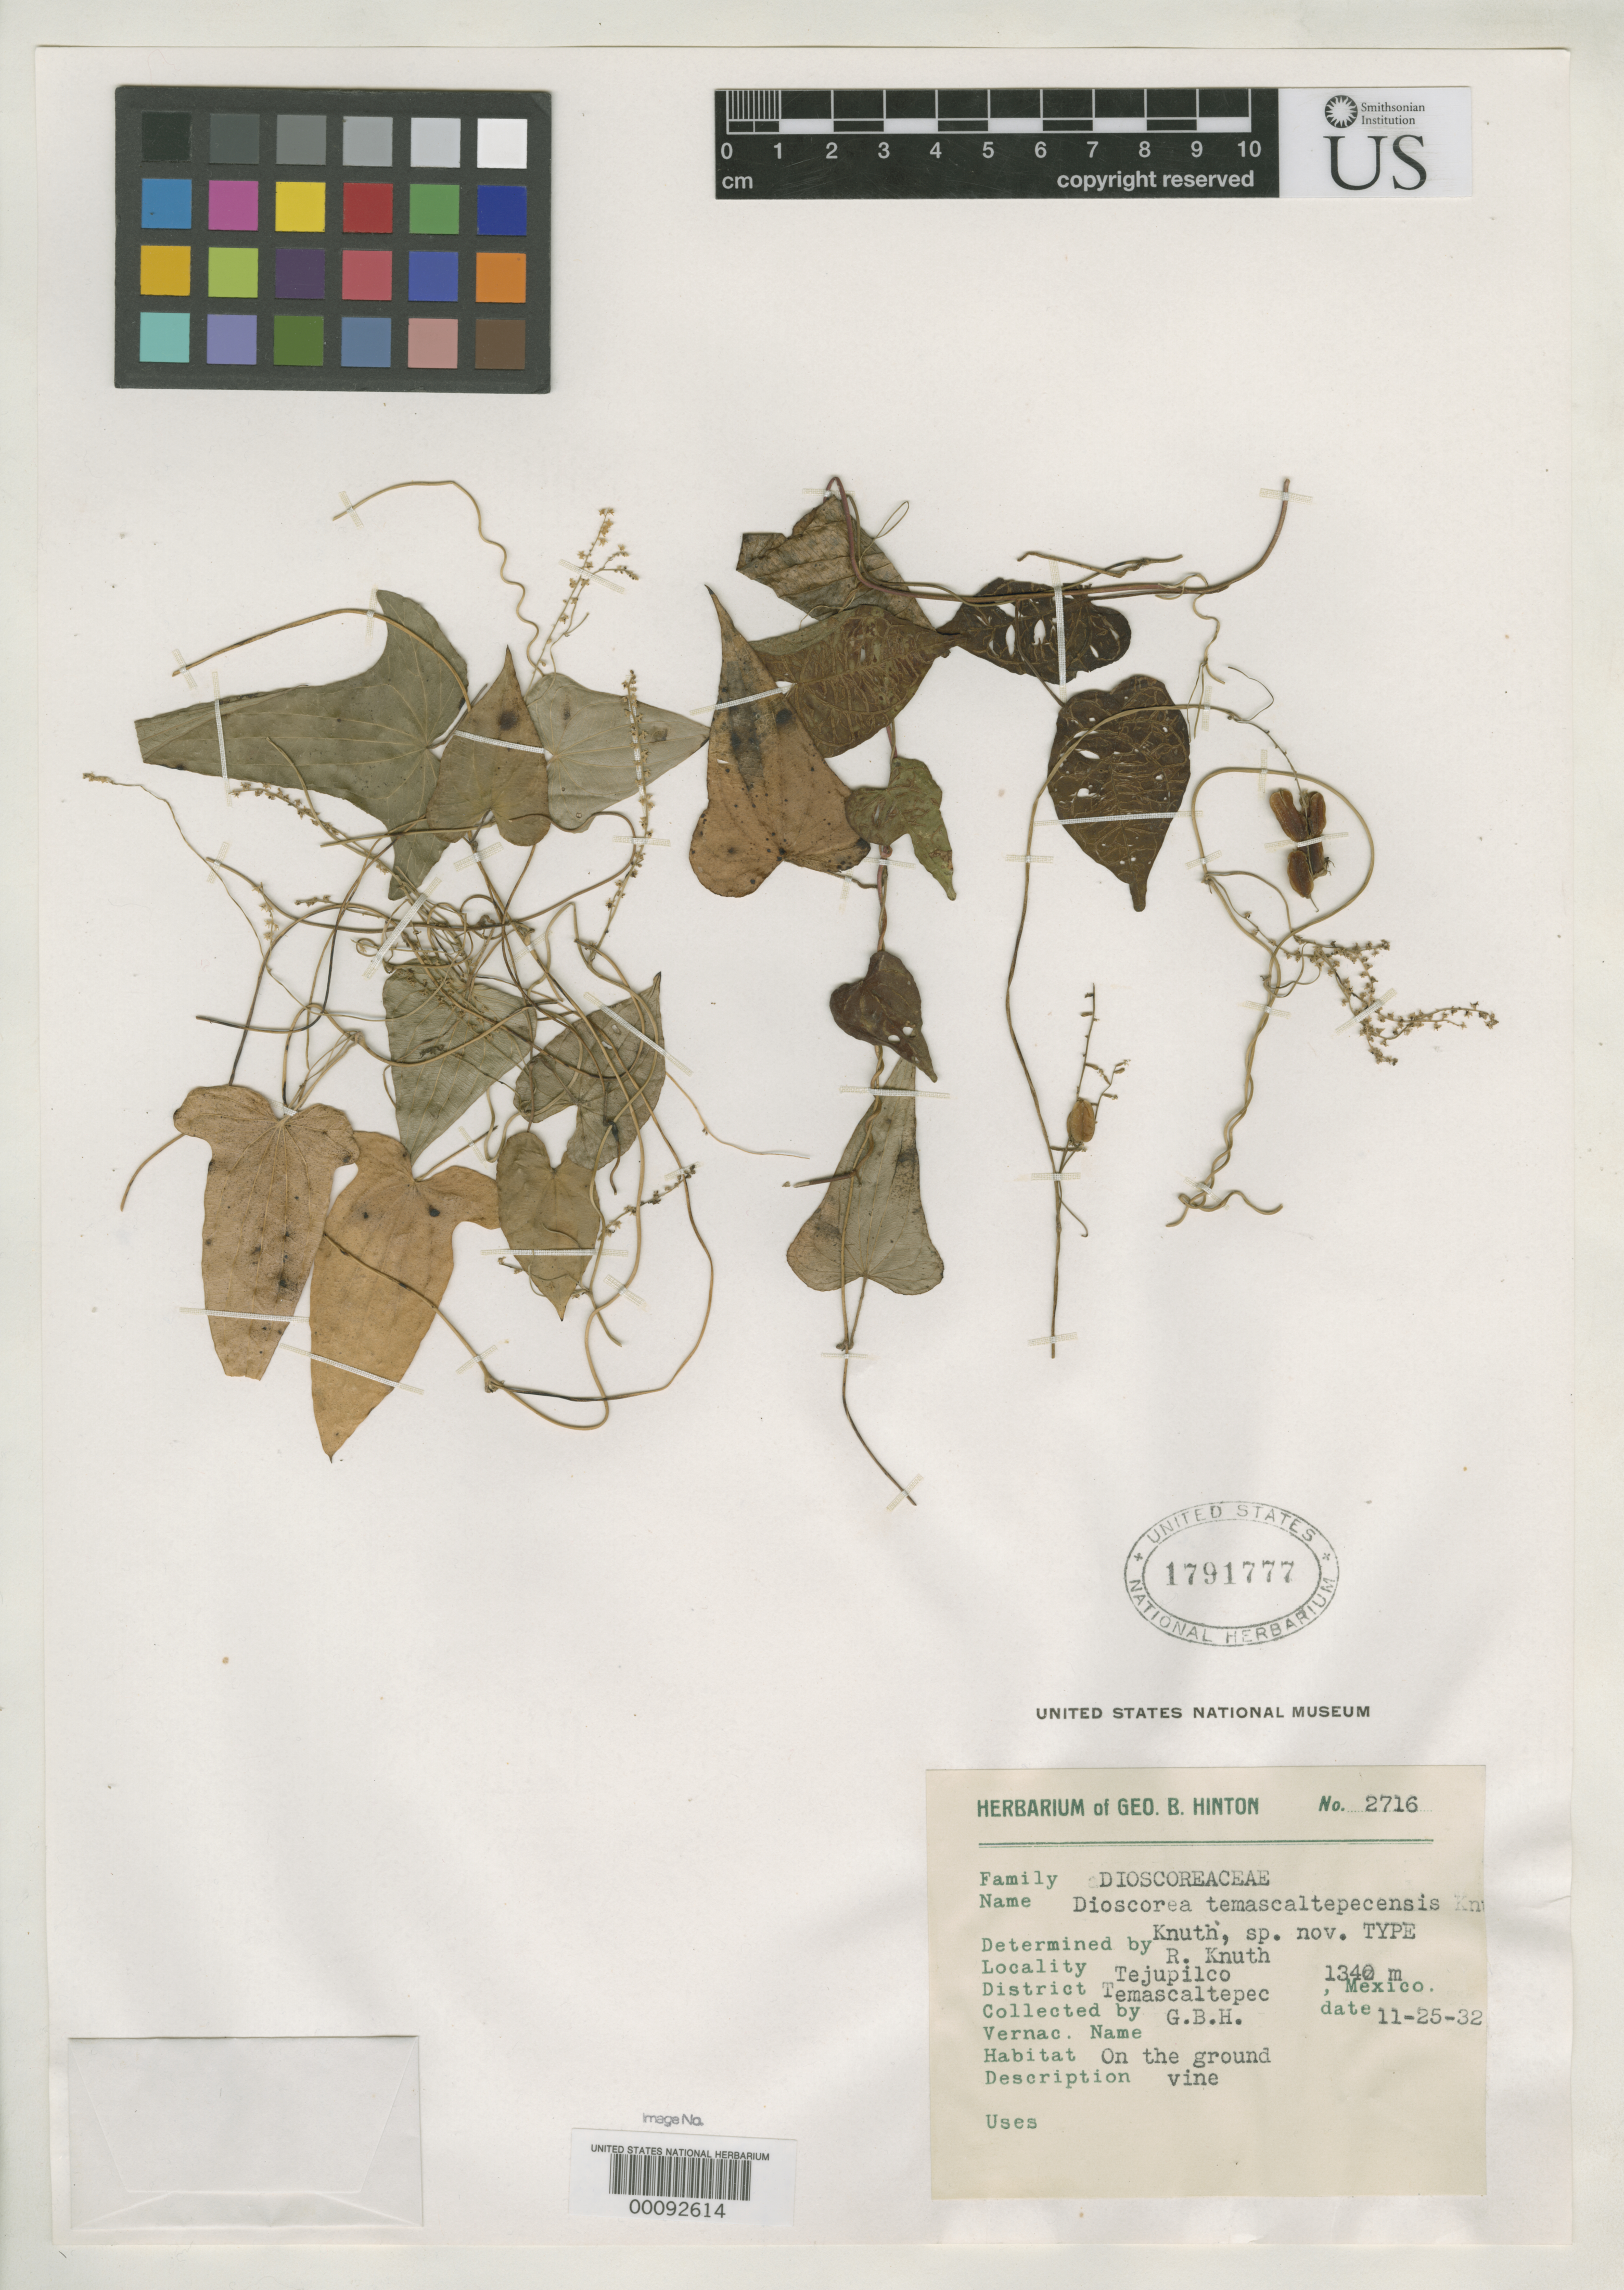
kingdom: Plantae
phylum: Tracheophyta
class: Liliopsida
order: Dioscoreales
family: Dioscoreaceae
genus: Dioscorea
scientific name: Dioscorea temascaltepecensis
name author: R. Knuth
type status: Isotype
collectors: G. B. Hinton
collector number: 2716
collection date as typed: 25 Nov 1932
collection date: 1932-11-25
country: Mexico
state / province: México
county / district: Temascaltepec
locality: Tejupilco.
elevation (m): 1340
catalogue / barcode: US 1791777